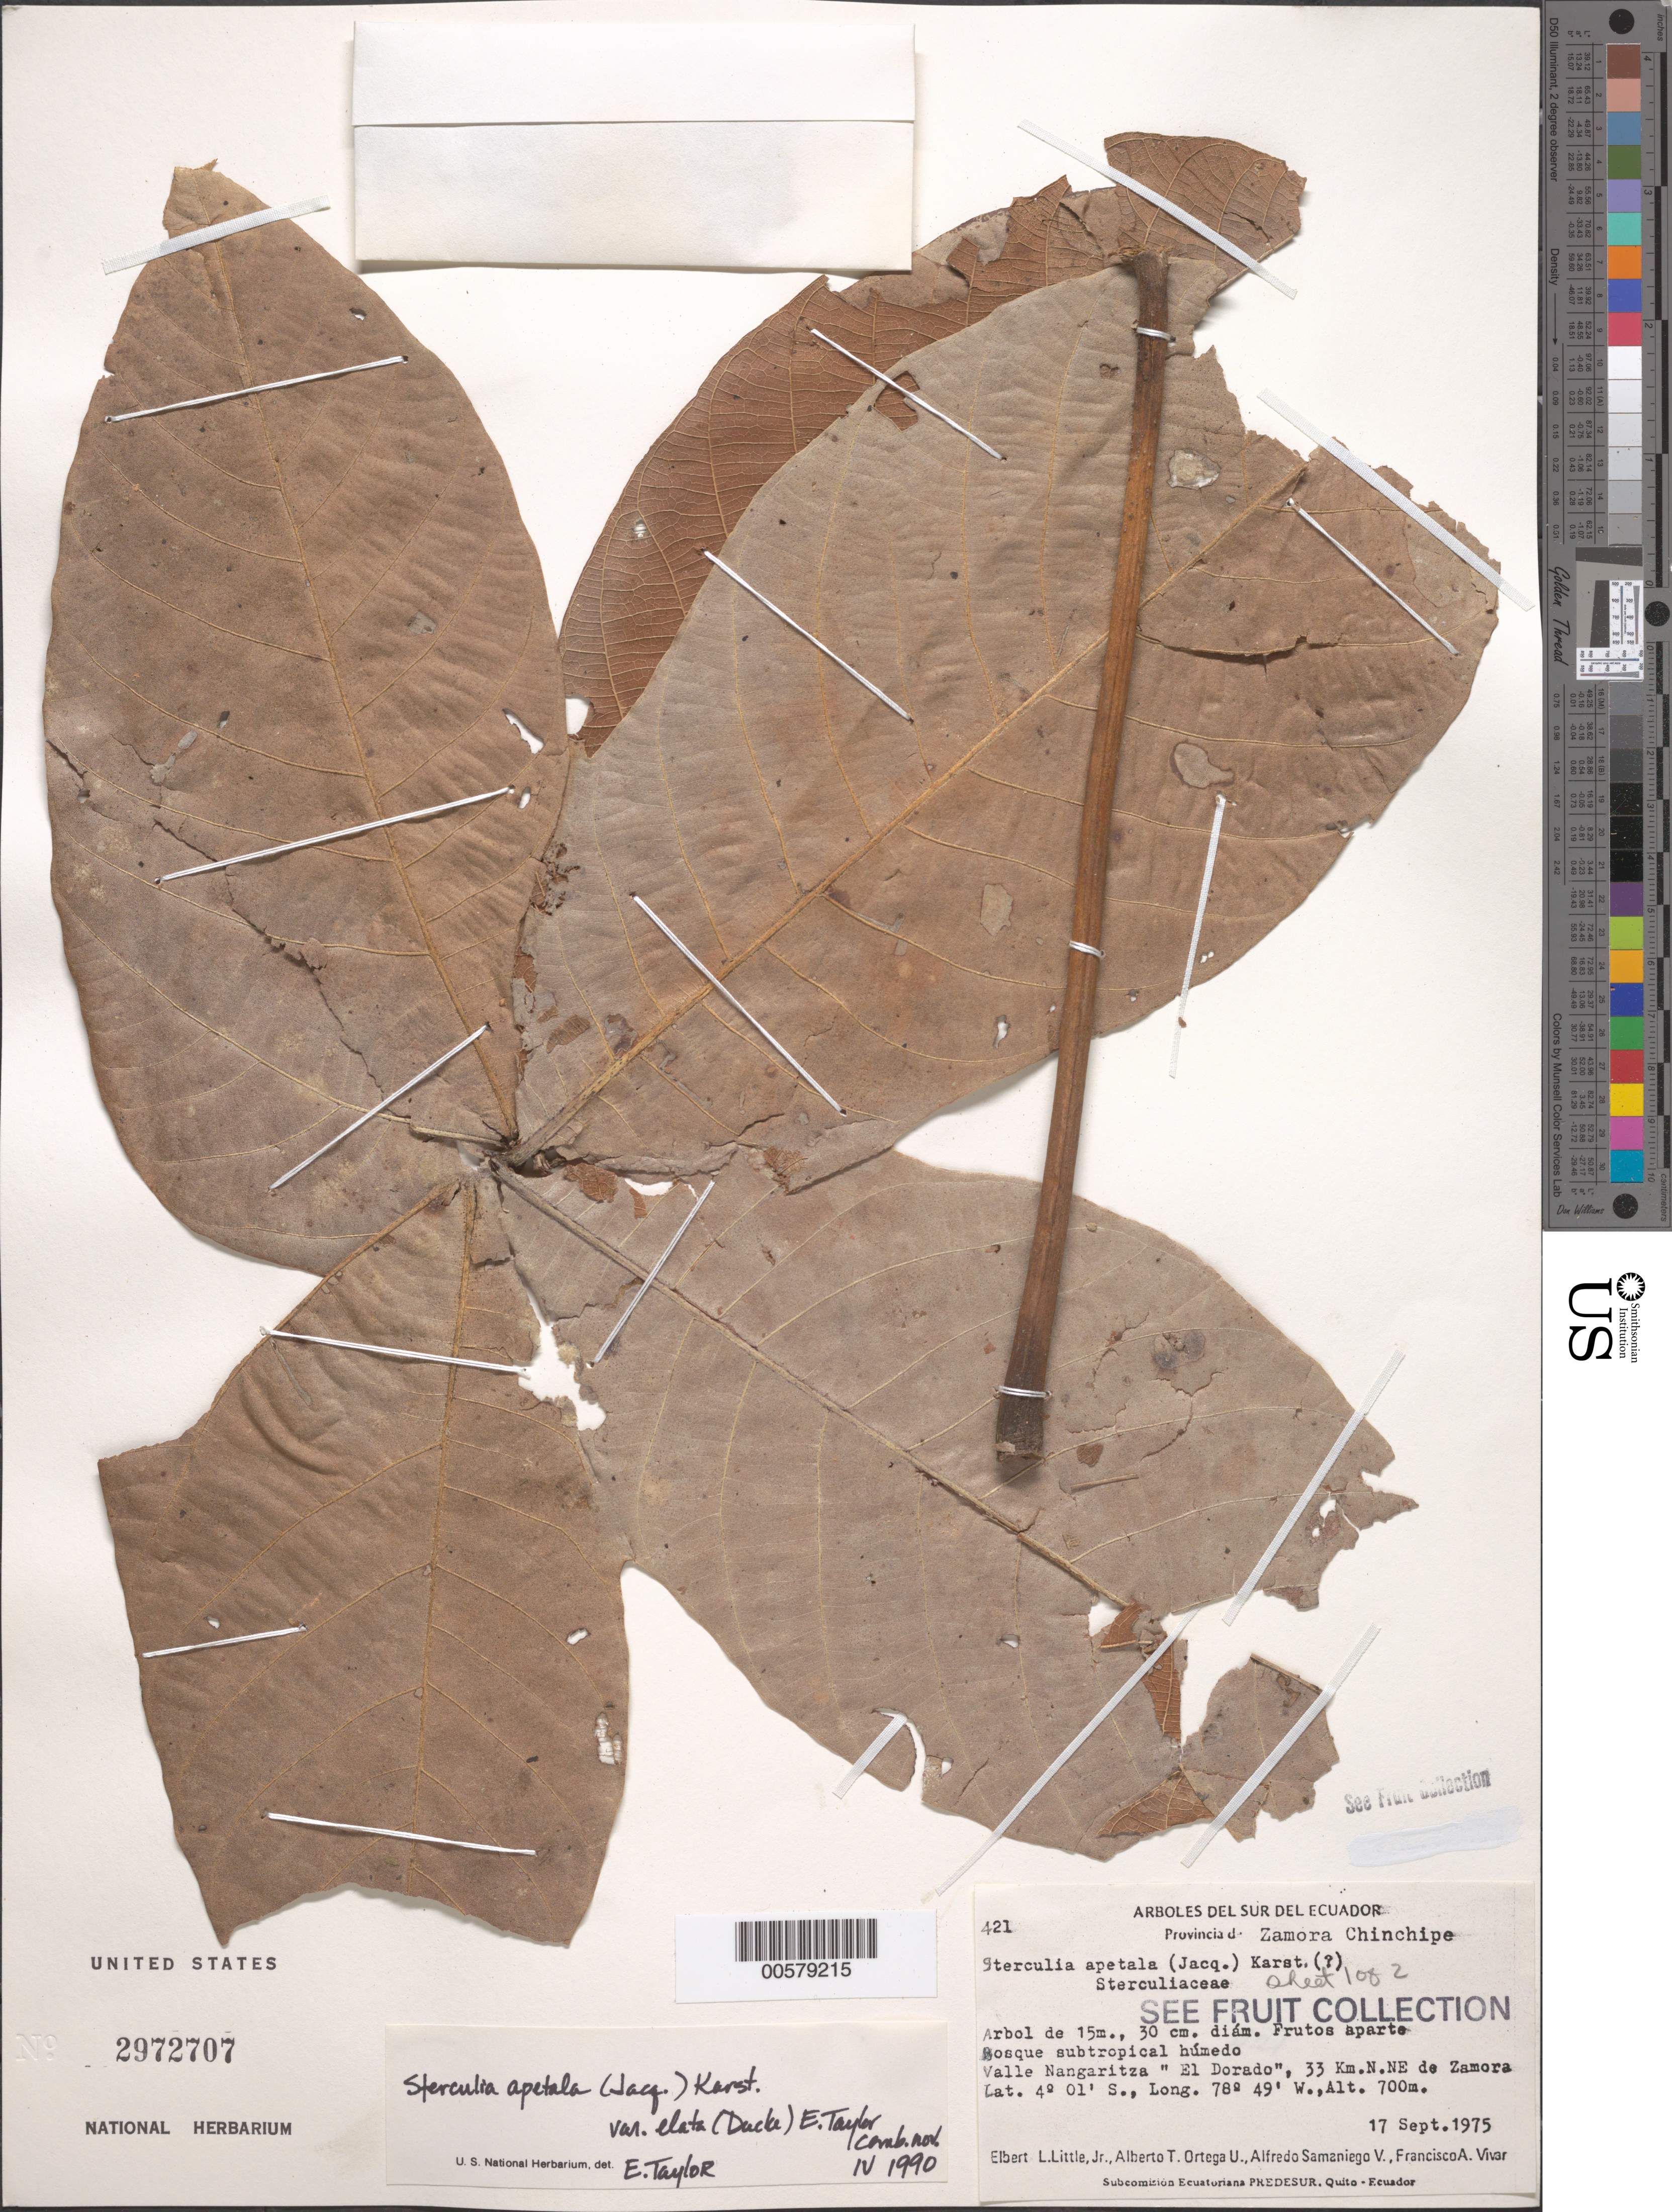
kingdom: Plantae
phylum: Tracheophyta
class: Magnoliopsida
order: Malvales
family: Malvaceae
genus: Sterculia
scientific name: Sterculia apetala var. elata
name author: (Jacq.) H. Karst.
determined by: Taylor, E. L.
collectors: E. L. Little, A. T. Ortega U., A. V. Samaniego & F. A. Vivar C.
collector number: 421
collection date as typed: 17 Sep 1975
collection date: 1975-09-17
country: Ecuador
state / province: Zamora-Chinchipe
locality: Valle Nangaritza "El Dorado," 33 km NNEde Zamora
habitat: Bosque subtropical húmedo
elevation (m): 700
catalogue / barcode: US 2972707